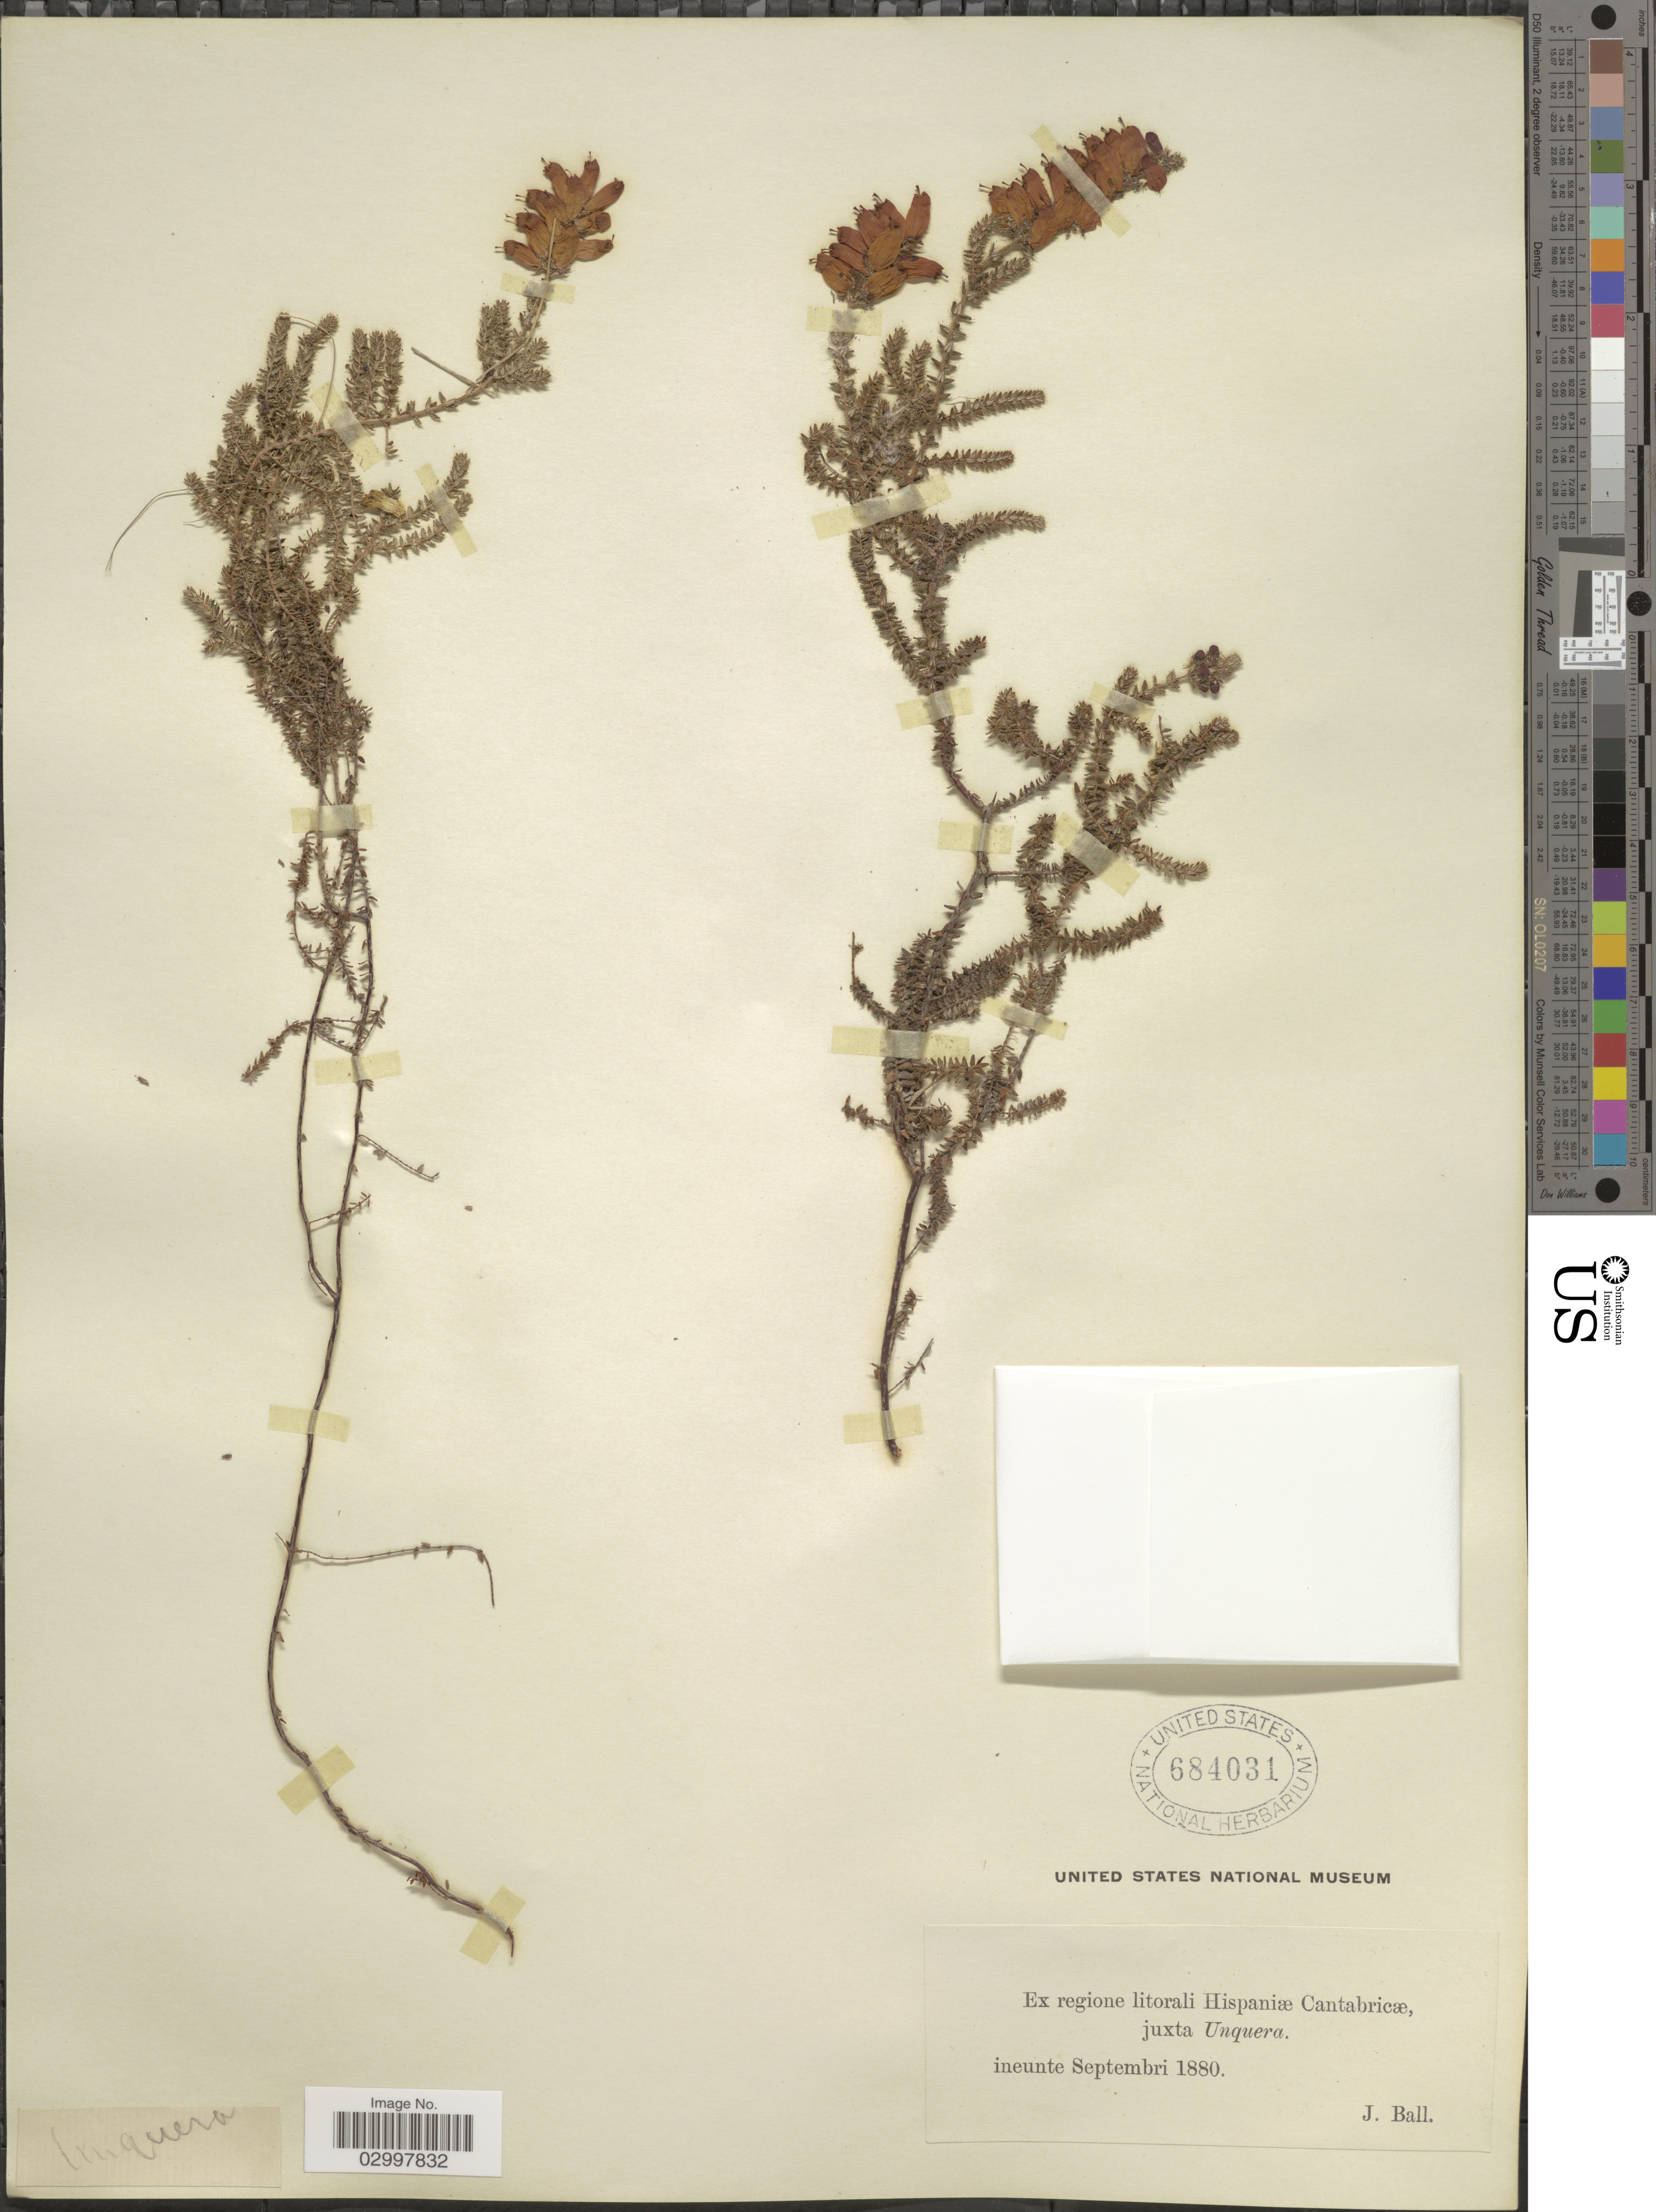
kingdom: Plantae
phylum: Tracheophyta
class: Magnoliopsida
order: Ericales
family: Ericaceae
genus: Erica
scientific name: Erica sp.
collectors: J. Ball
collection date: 1880-08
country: Spain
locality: Ex regione litorali Hispaniæ Cantabricæ juxta Unquera.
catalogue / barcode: US 684031